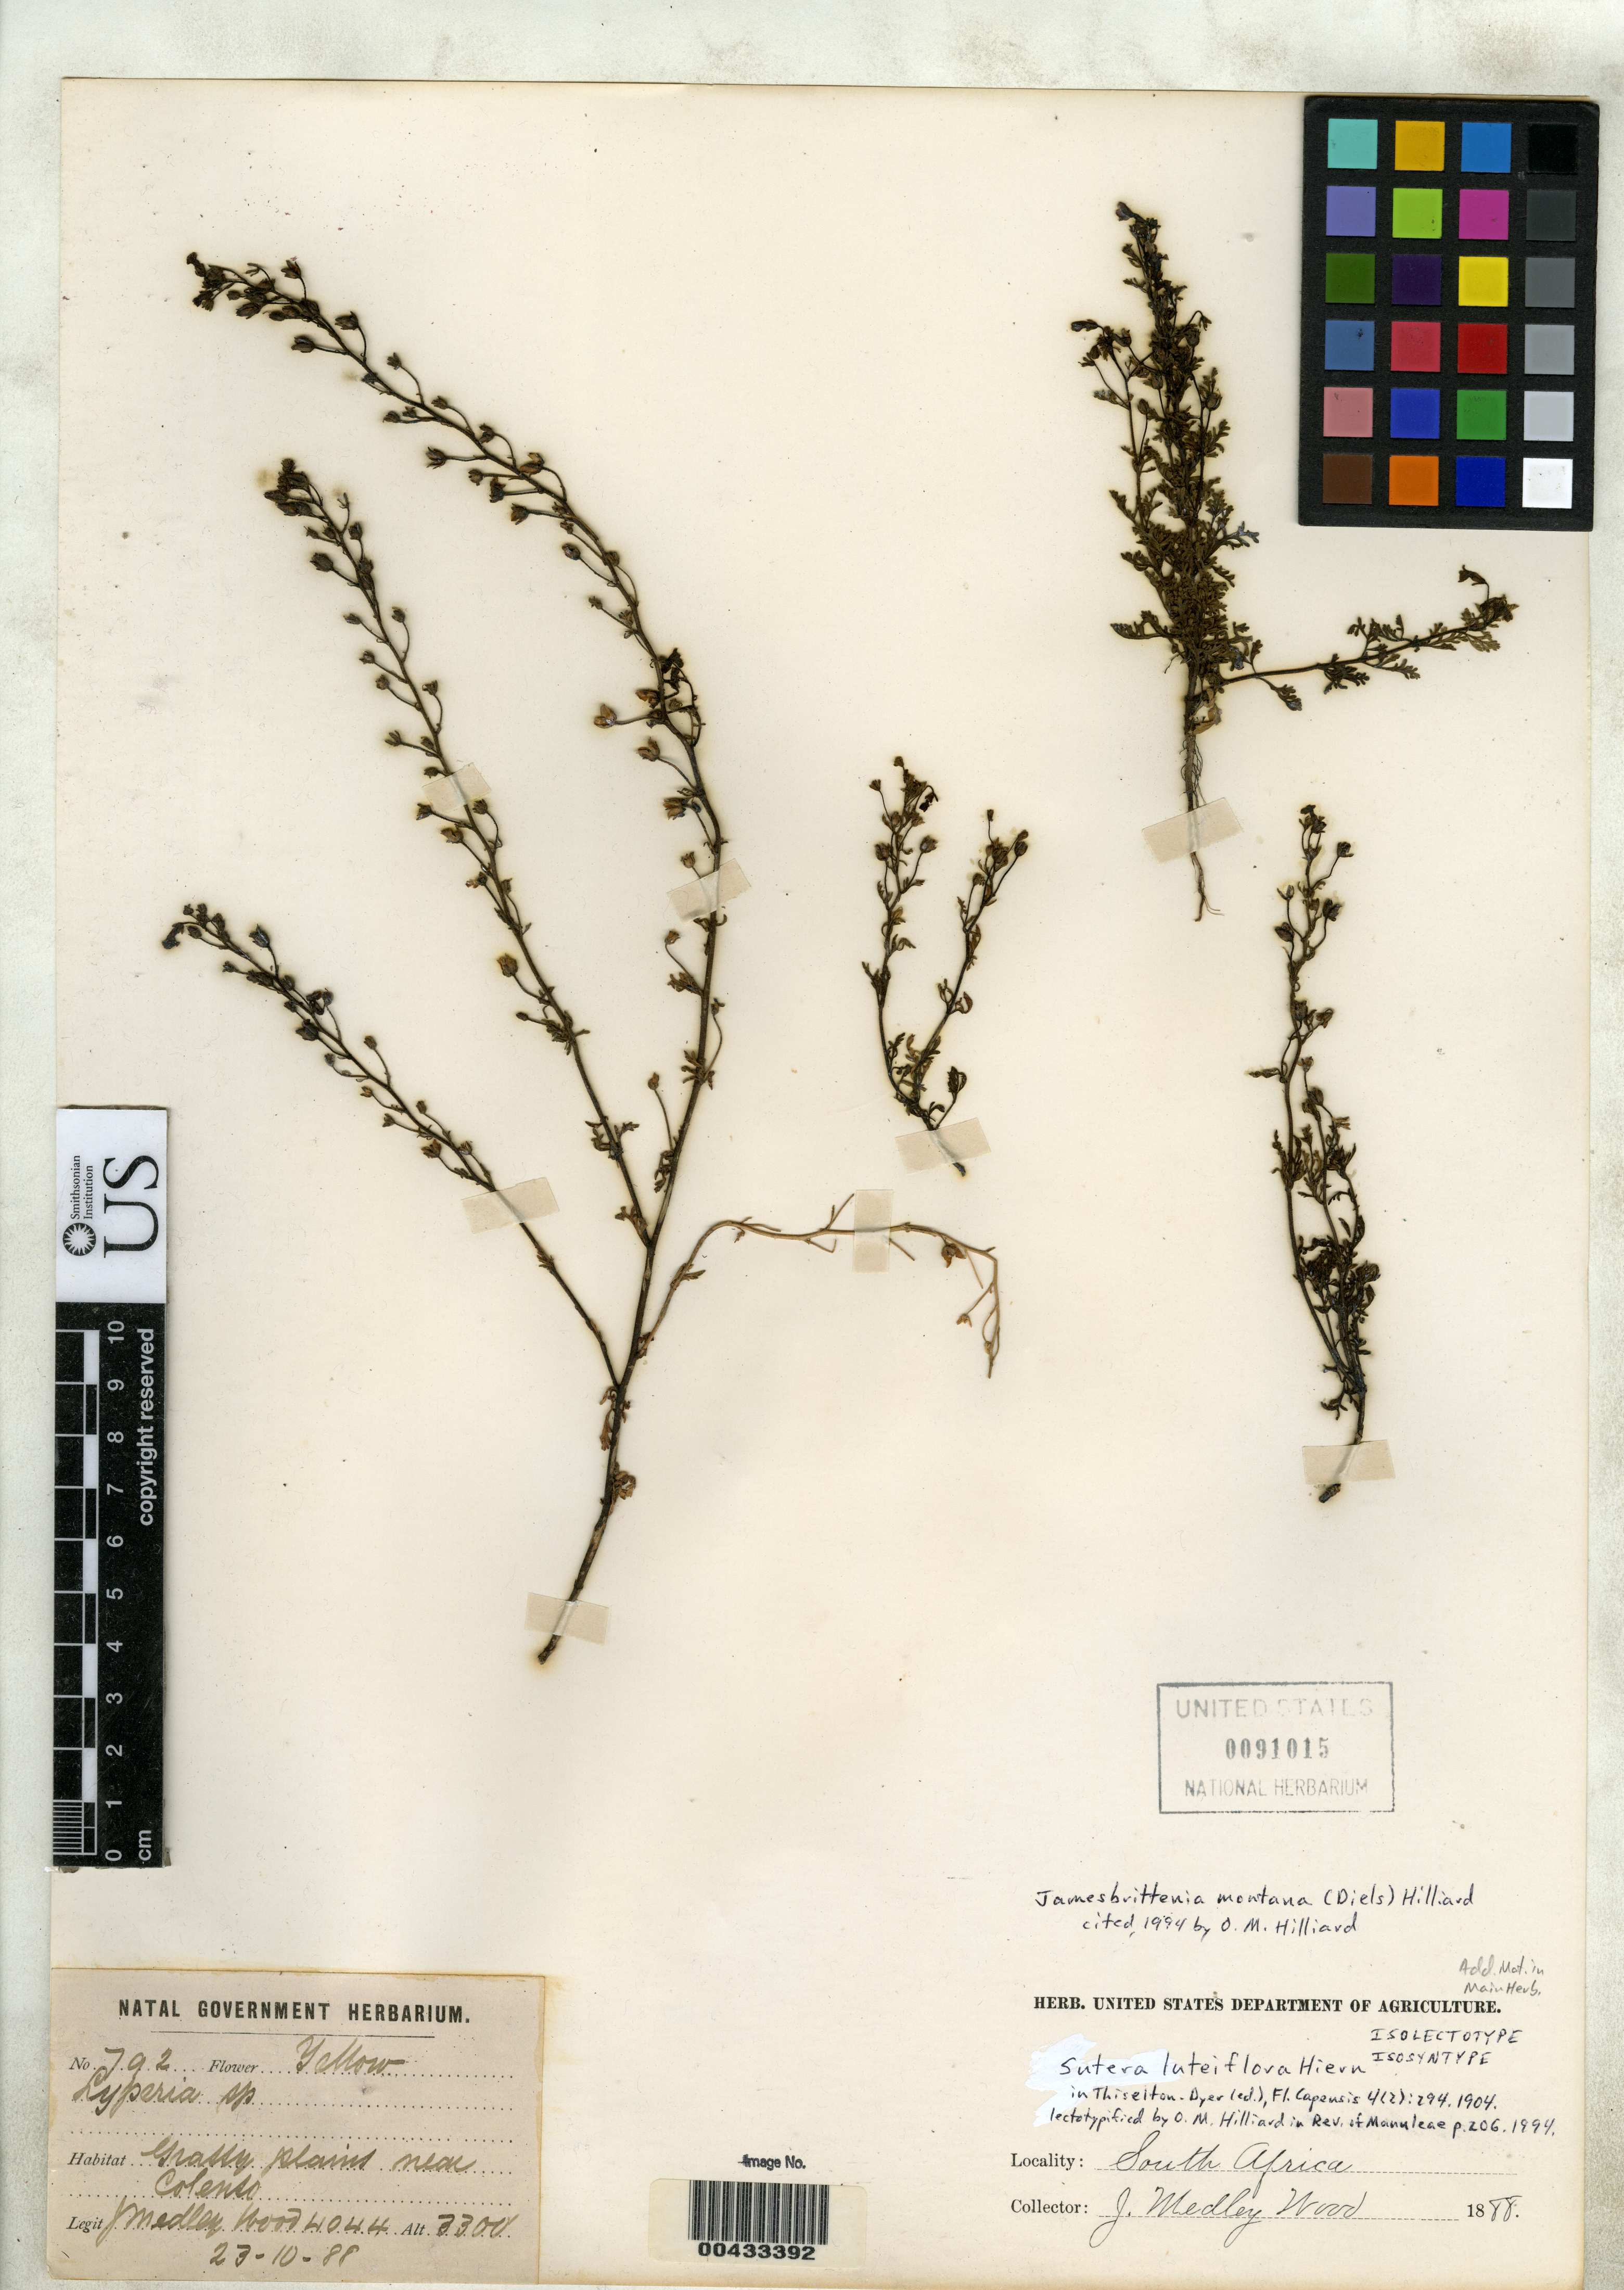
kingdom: Plantae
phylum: Tracheophyta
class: Magnoliopsida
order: Lamiales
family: Scrophulariaceae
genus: Sutera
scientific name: Sutera luteiflora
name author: Hiern in Dyer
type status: Isolectotype; Isosyntype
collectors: J. M. Wood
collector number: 792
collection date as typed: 23 Oct 1888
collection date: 1888-10-23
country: South Africa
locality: Grassy plains near Colendo.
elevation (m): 3300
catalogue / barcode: US 91015